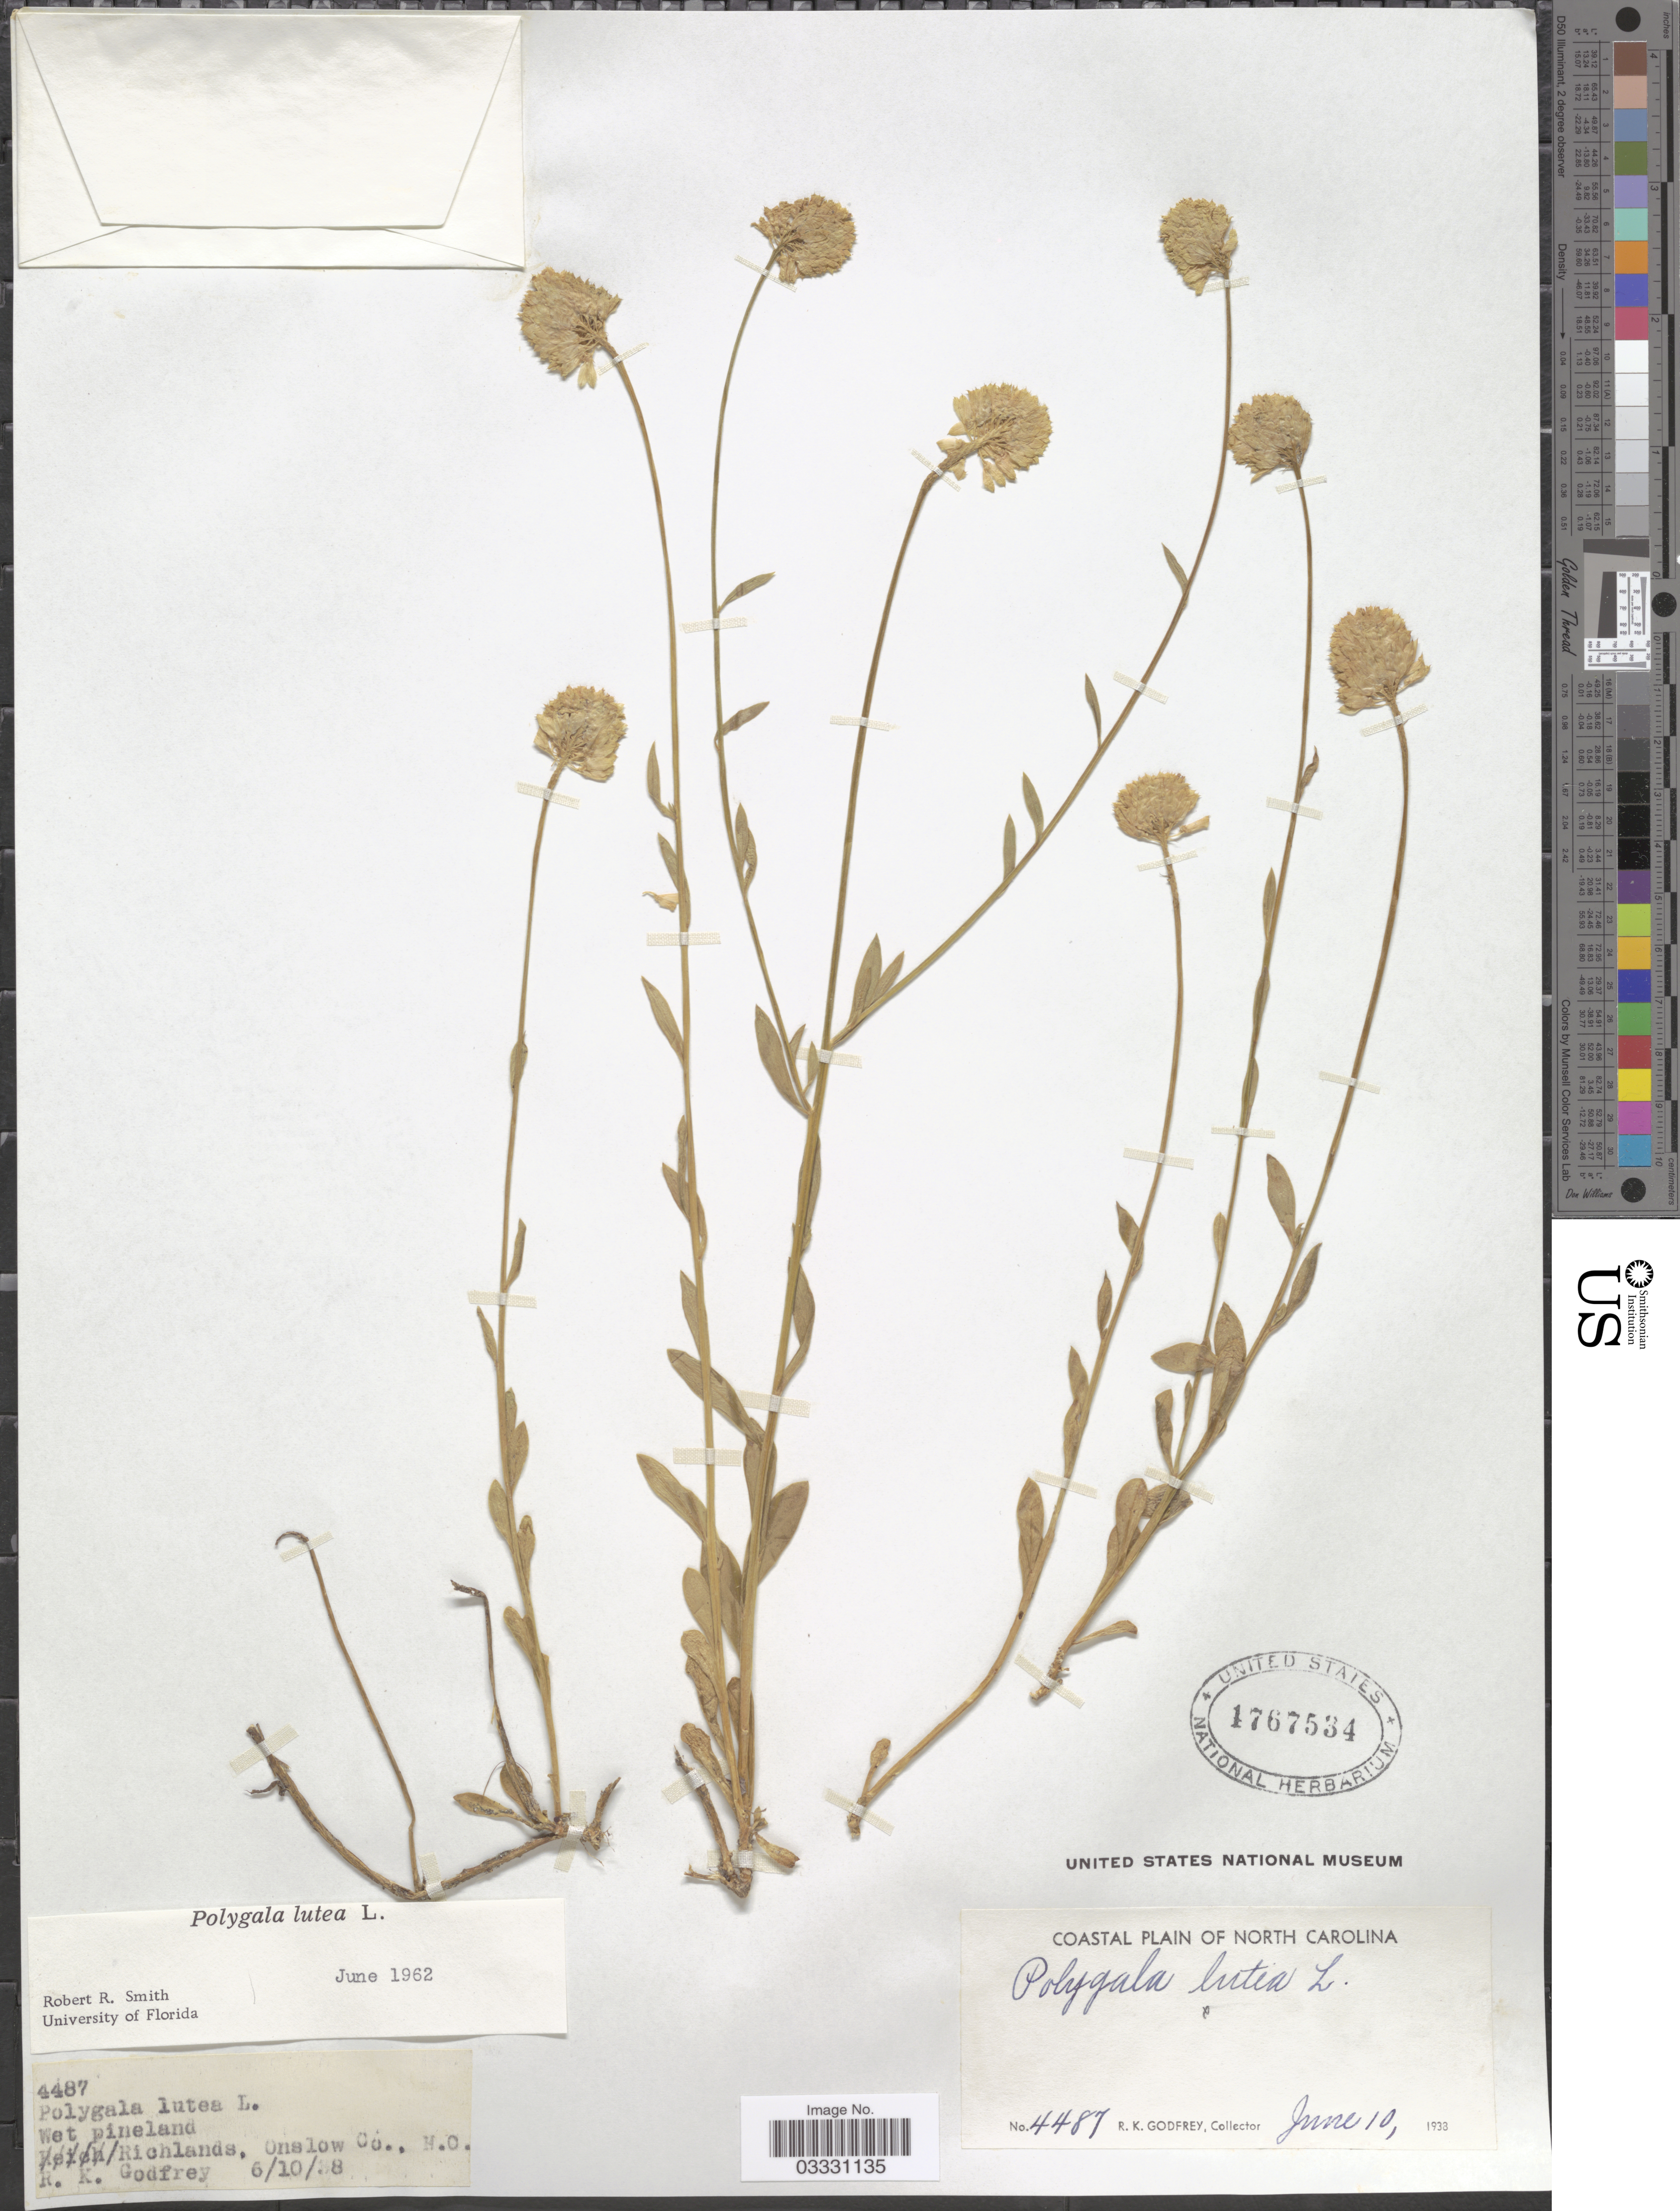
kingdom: Plantae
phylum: Tracheophyta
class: Magnoliopsida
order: Fabales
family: Polygalaceae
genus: Polygala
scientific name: Polygala lutea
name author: L.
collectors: R. K. Godfrey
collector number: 4487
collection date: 1938-06-10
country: United States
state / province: North Carolina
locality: Coastal plain of North Carolina. Richlands, Onslow Co.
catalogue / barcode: US 1767534